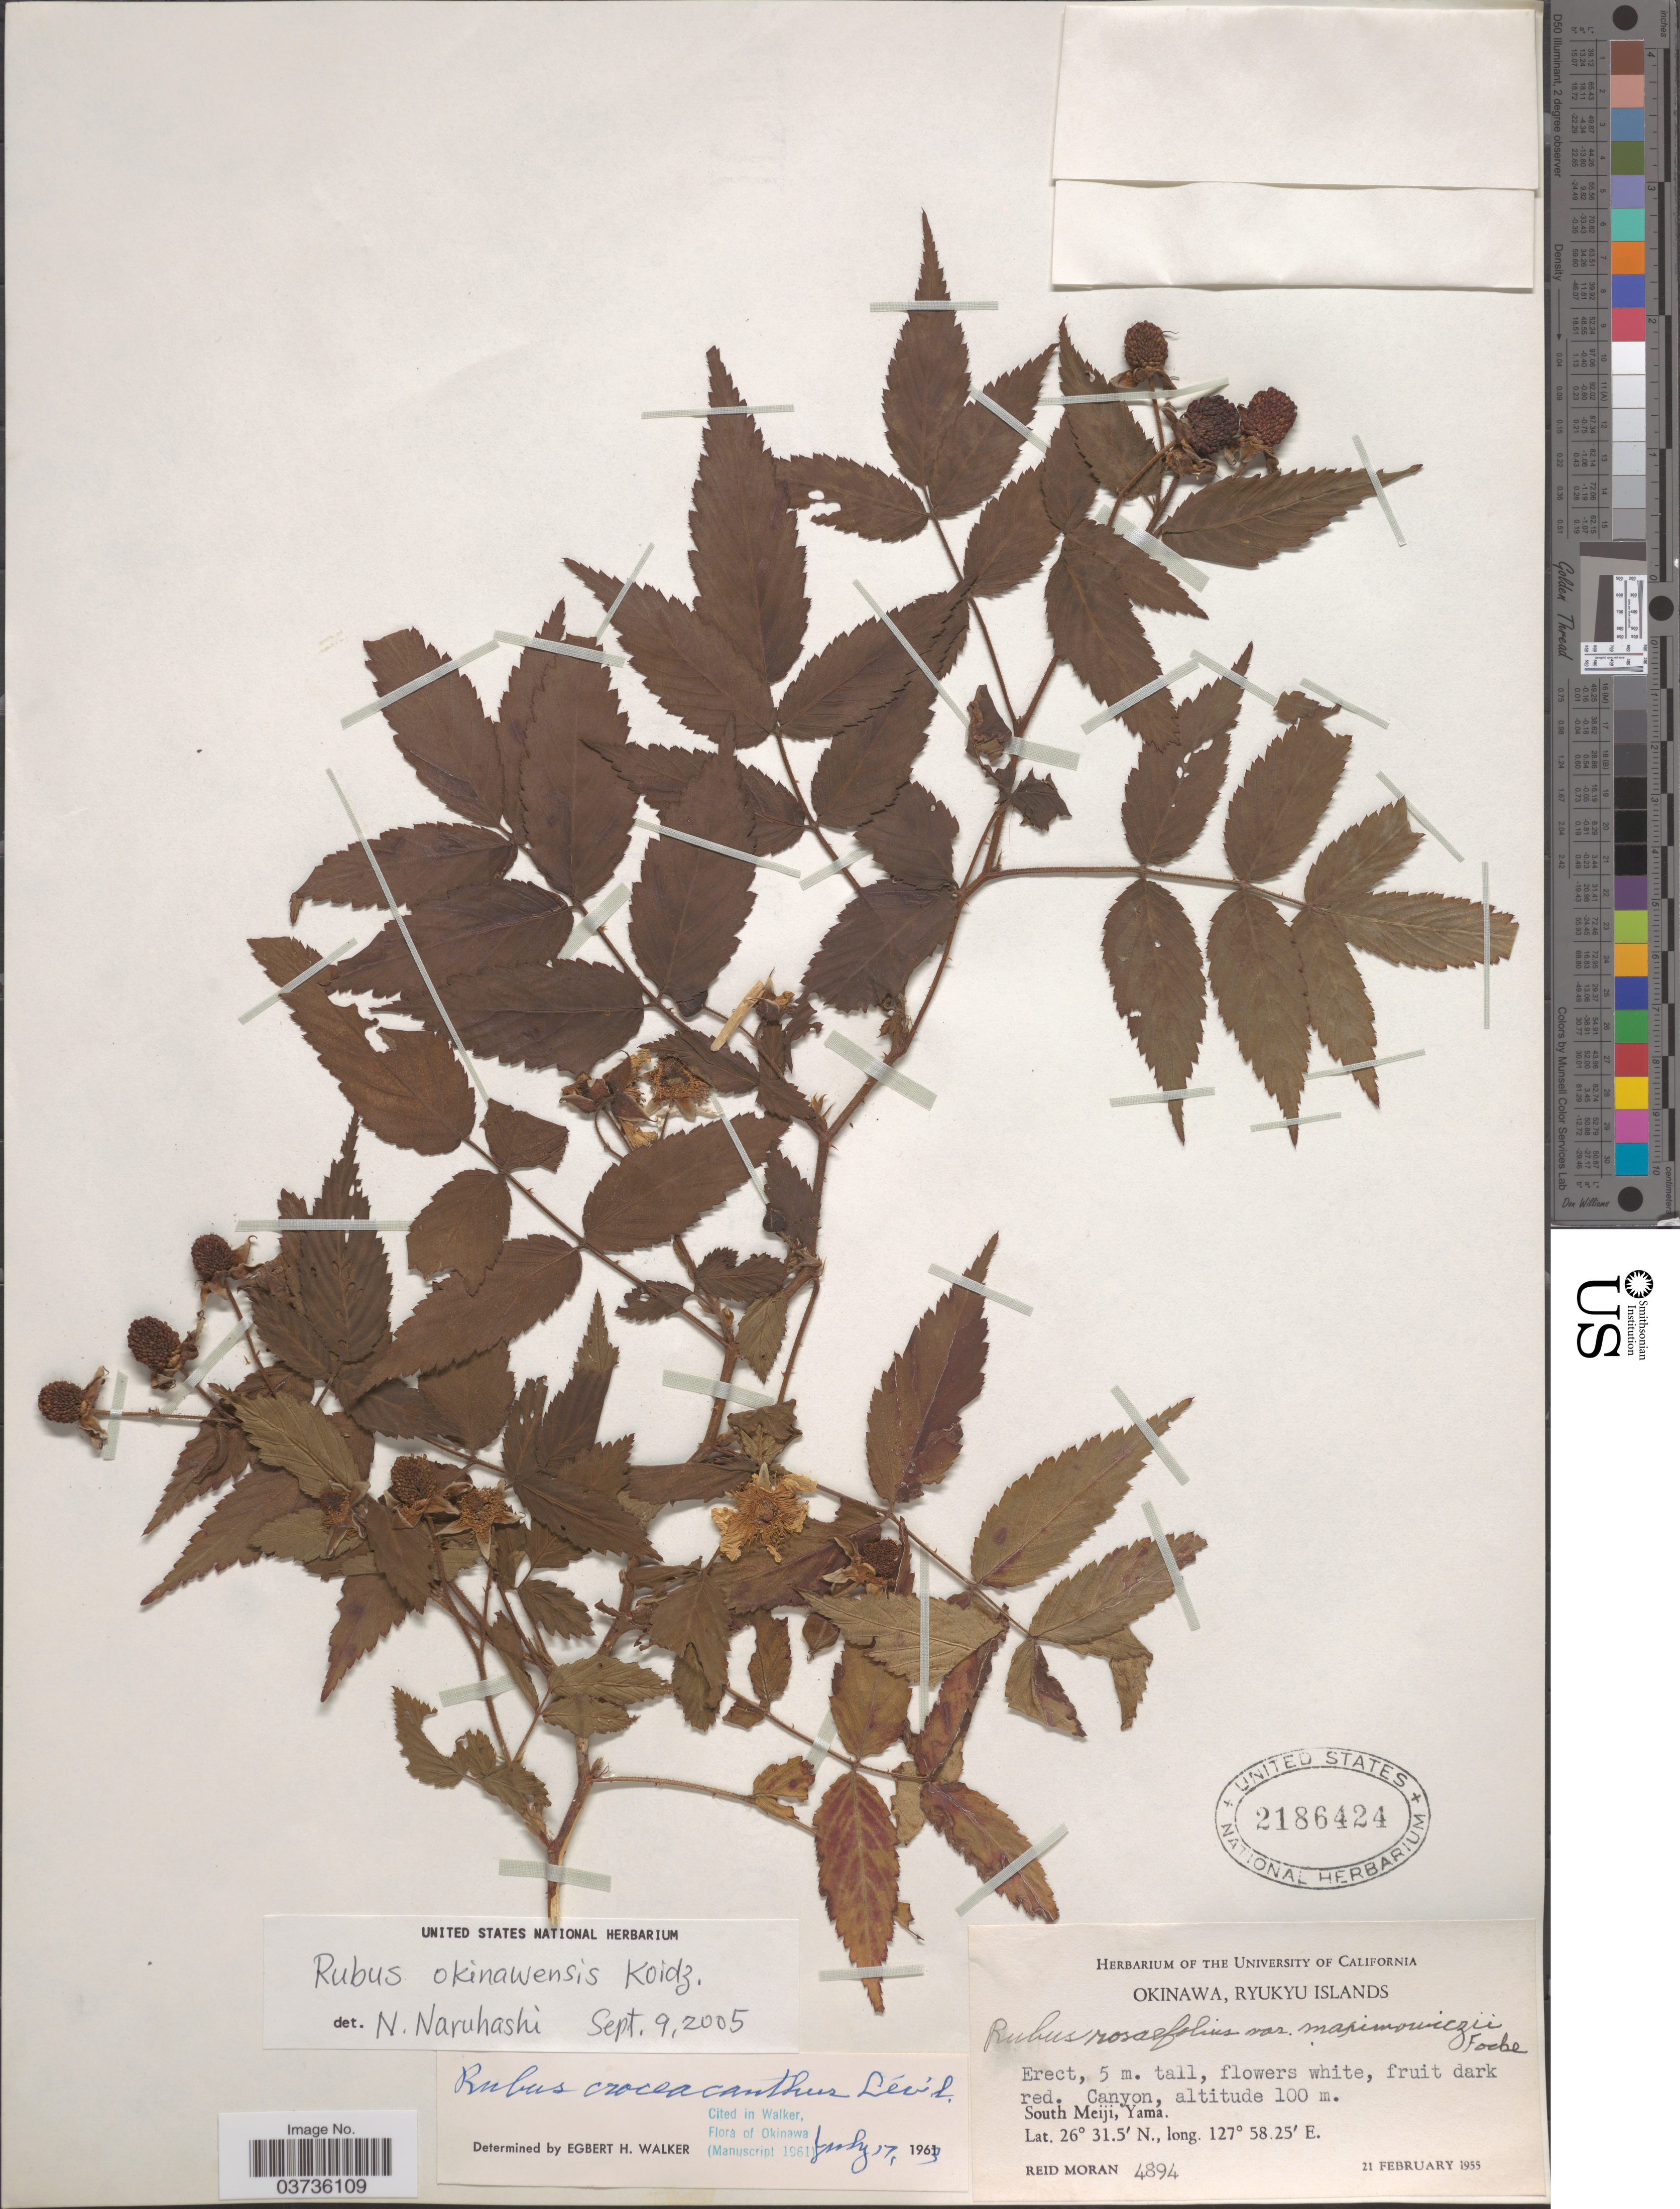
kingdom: Plantae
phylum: Tracheophyta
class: Magnoliopsida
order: Rosales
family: Rosaceae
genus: Rubus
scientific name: Rubus okinawensis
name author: Koidzumi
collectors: R. Moran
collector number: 4894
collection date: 1955-02-21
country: Japan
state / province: Okinawa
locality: Okinawa, Ryukyu Islands. Canyon, South Meiji, Yama.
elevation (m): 100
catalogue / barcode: US 2186424